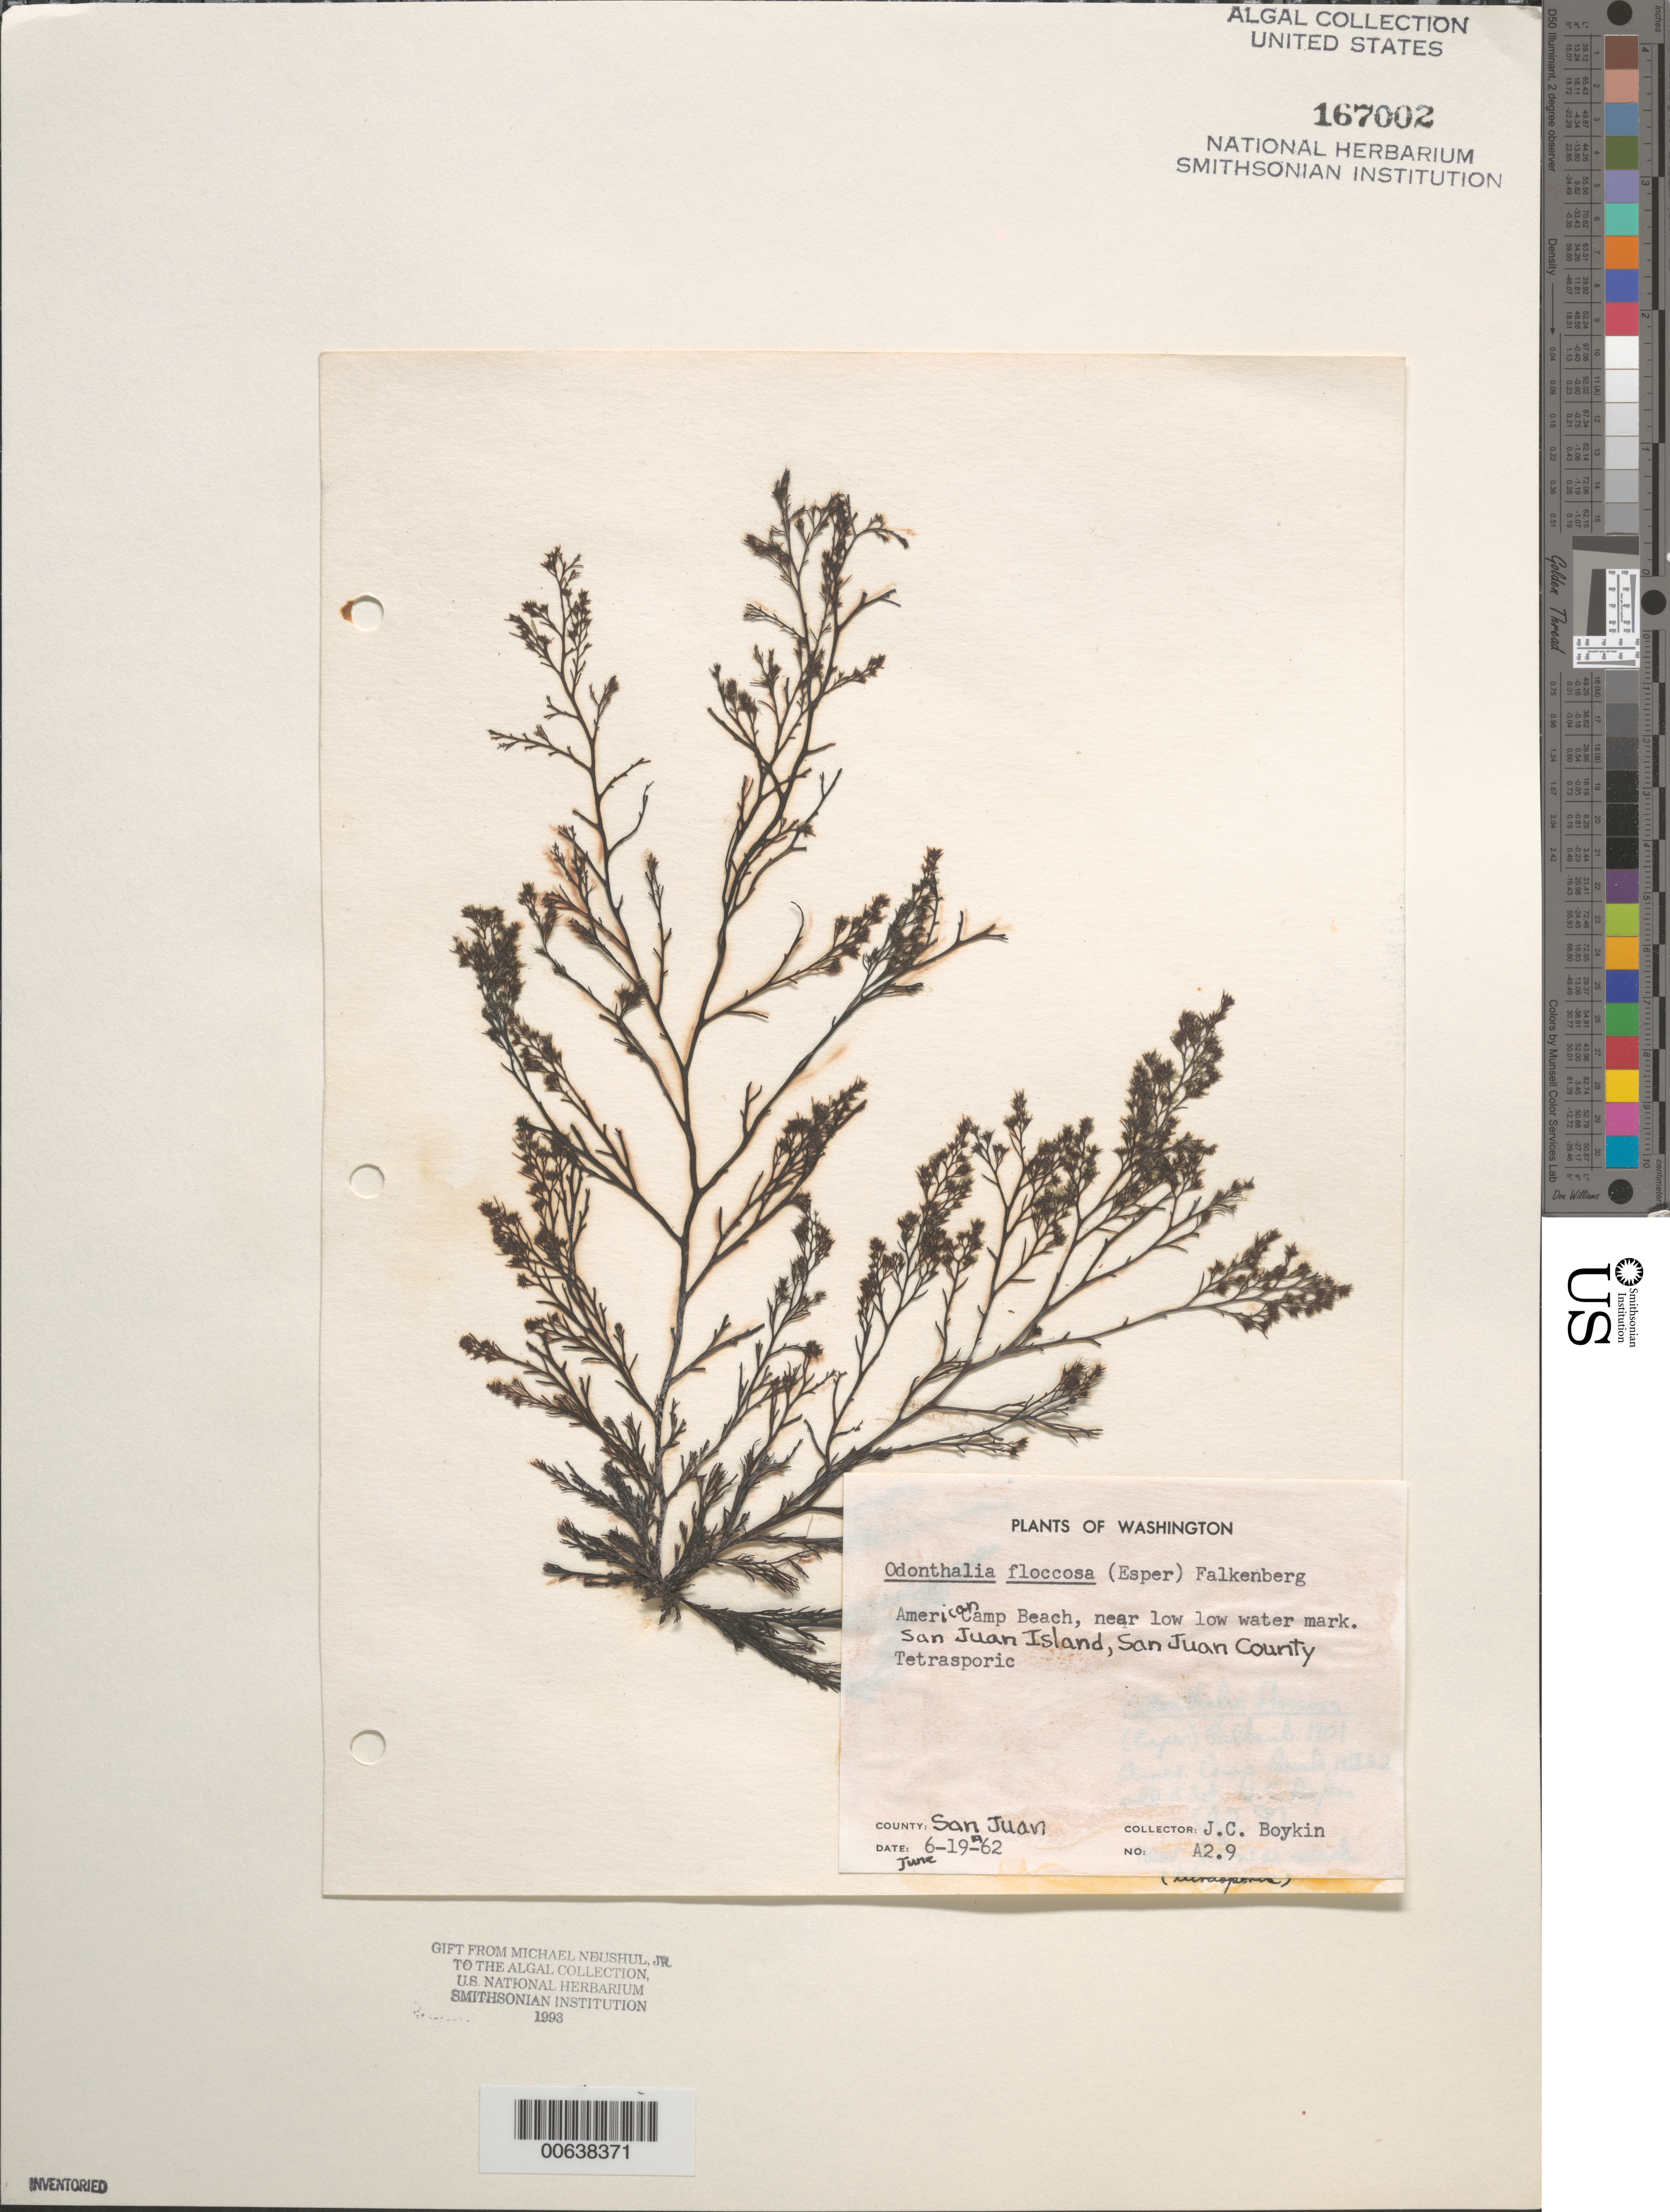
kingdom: Plantae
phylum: Rhodophyta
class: Florideophyceae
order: Ceramiales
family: Rhodomelaceae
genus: Odonthalia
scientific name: Odonthalia floccosa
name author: (Esper) Falkenb.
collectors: J. Boykin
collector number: A2.9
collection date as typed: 19 Jun 1962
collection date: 1962-06-19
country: United States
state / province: Washington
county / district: San Juan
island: San Juan Island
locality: American Camp Beach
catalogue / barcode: US 167002